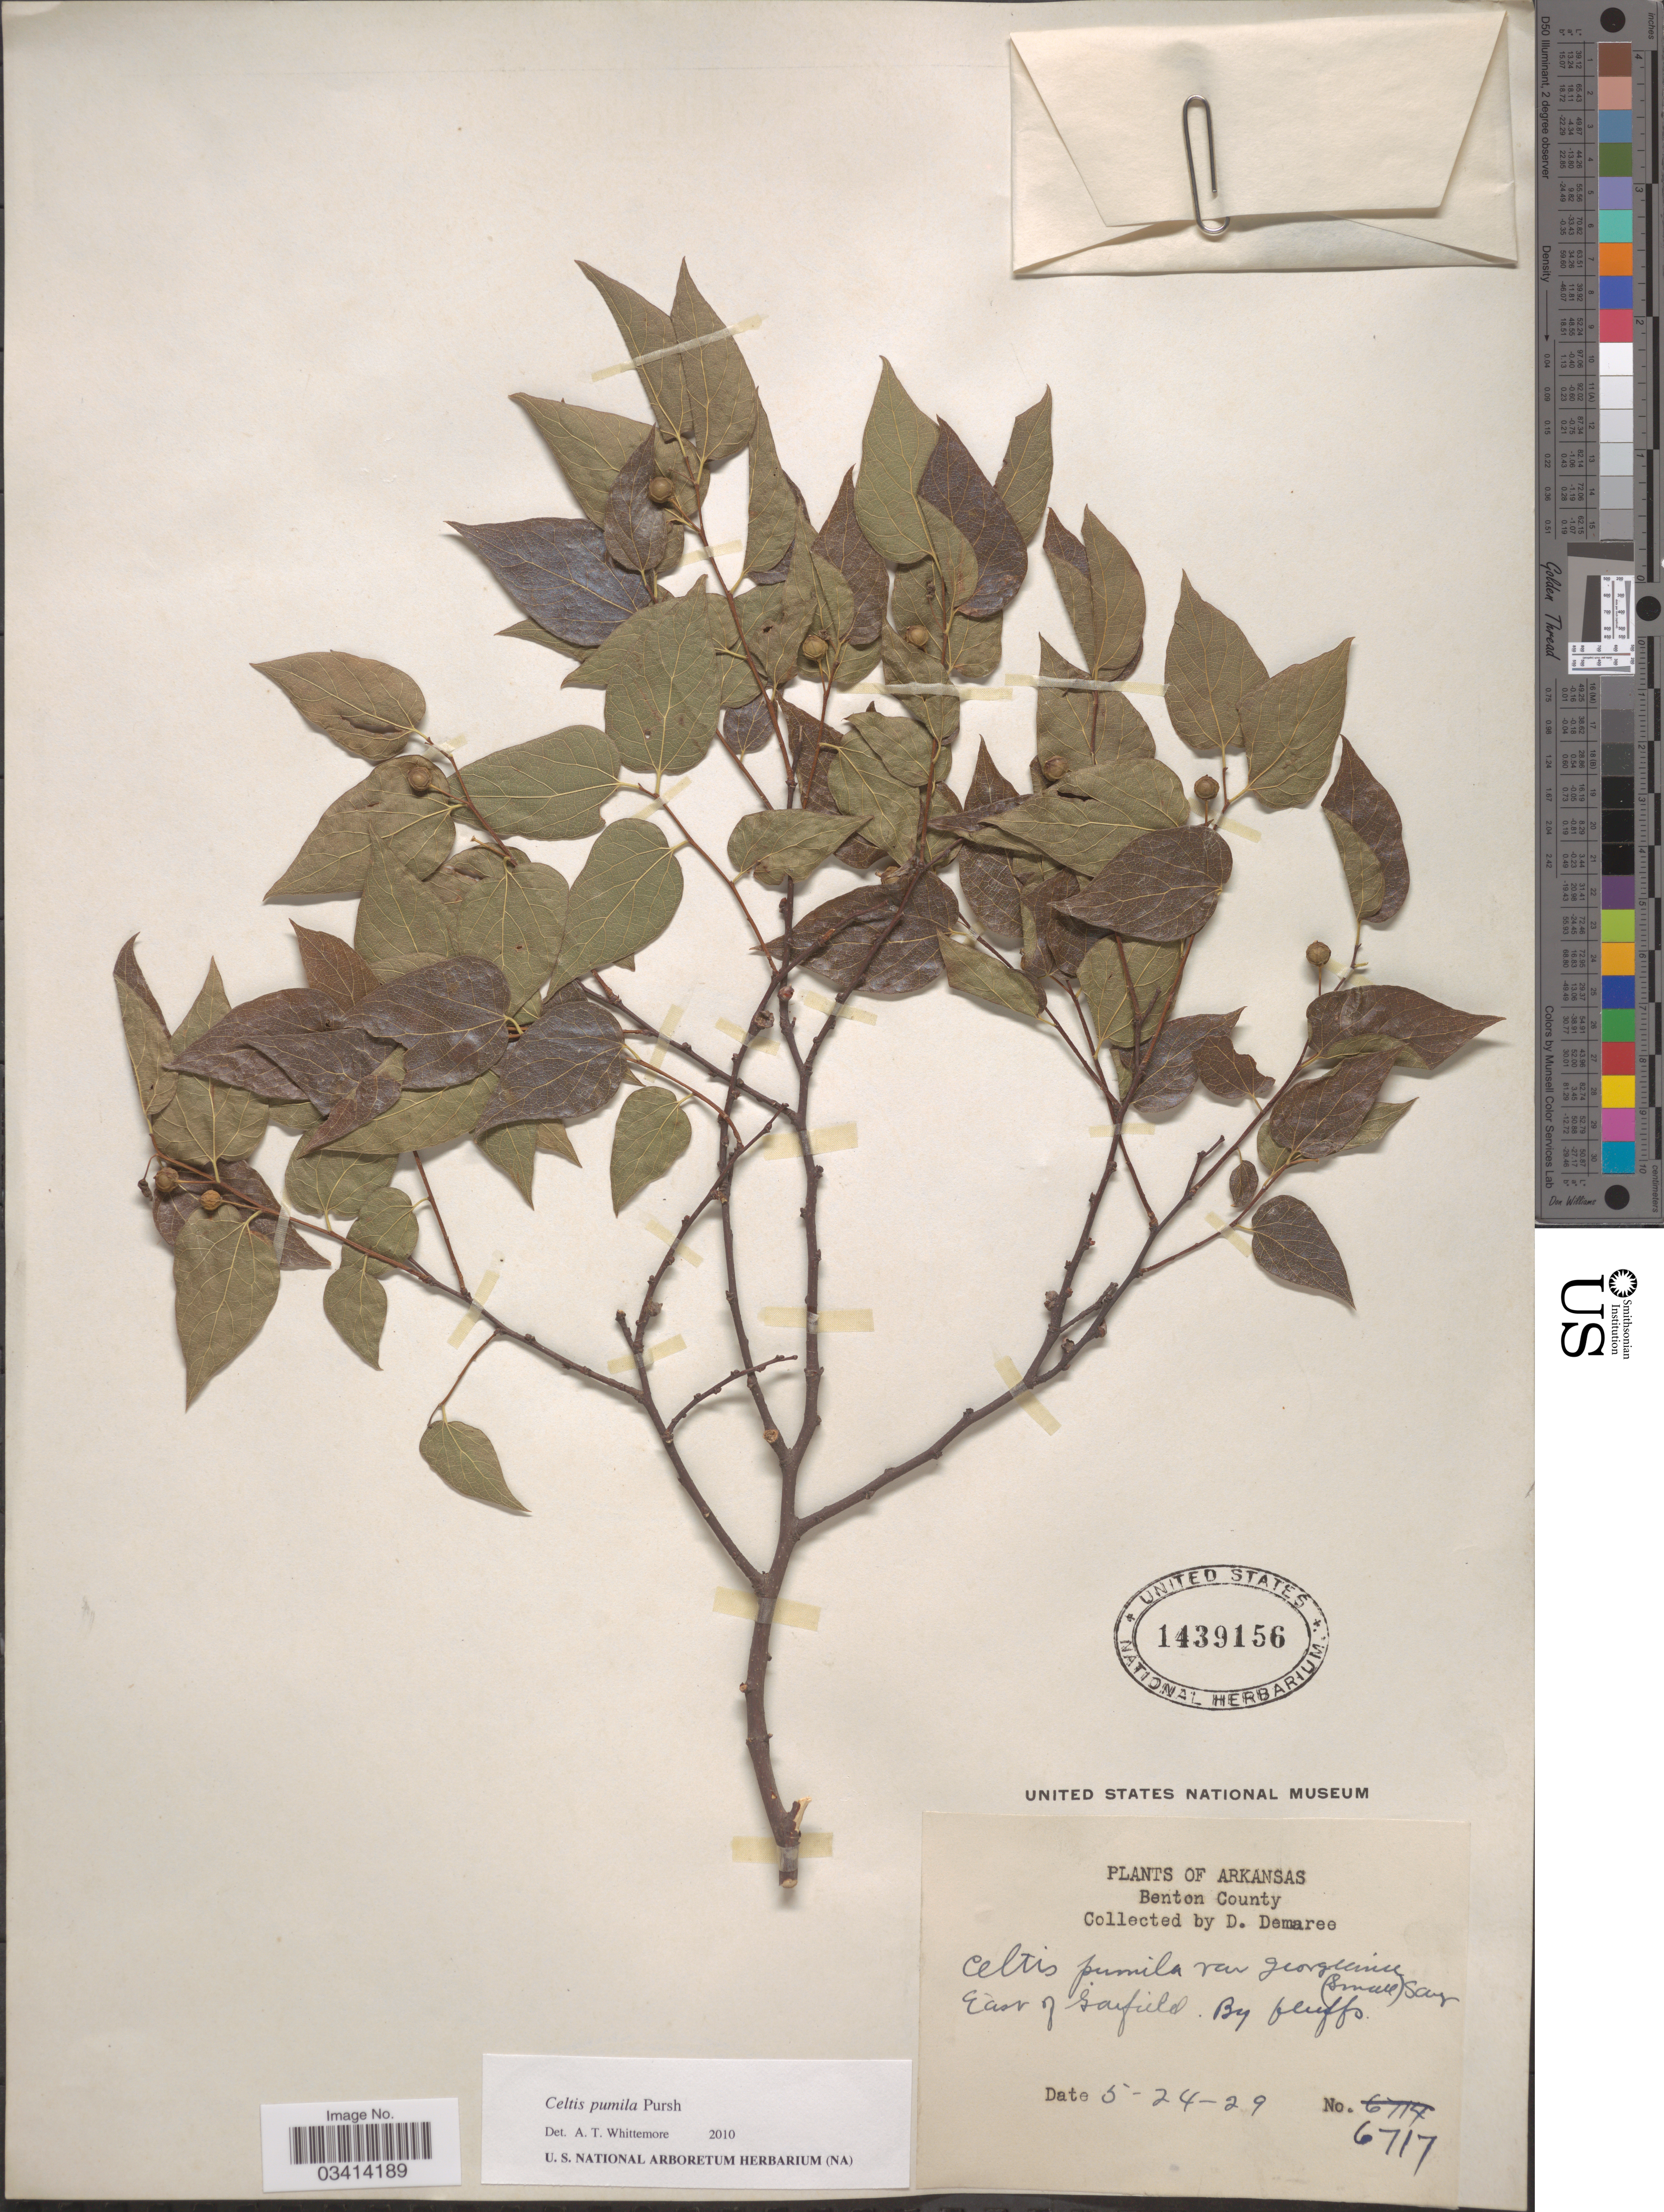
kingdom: Plantae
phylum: Tracheophyta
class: Magnoliopsida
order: Rosales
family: Cannabaceae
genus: Celtis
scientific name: Celtis pumila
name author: Pursh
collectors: D. Demaree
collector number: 6717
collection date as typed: Transcribed d/m/y: 24/5/29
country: United States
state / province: Arkansas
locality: East of Garfield. By bluffs.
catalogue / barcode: US 1439156